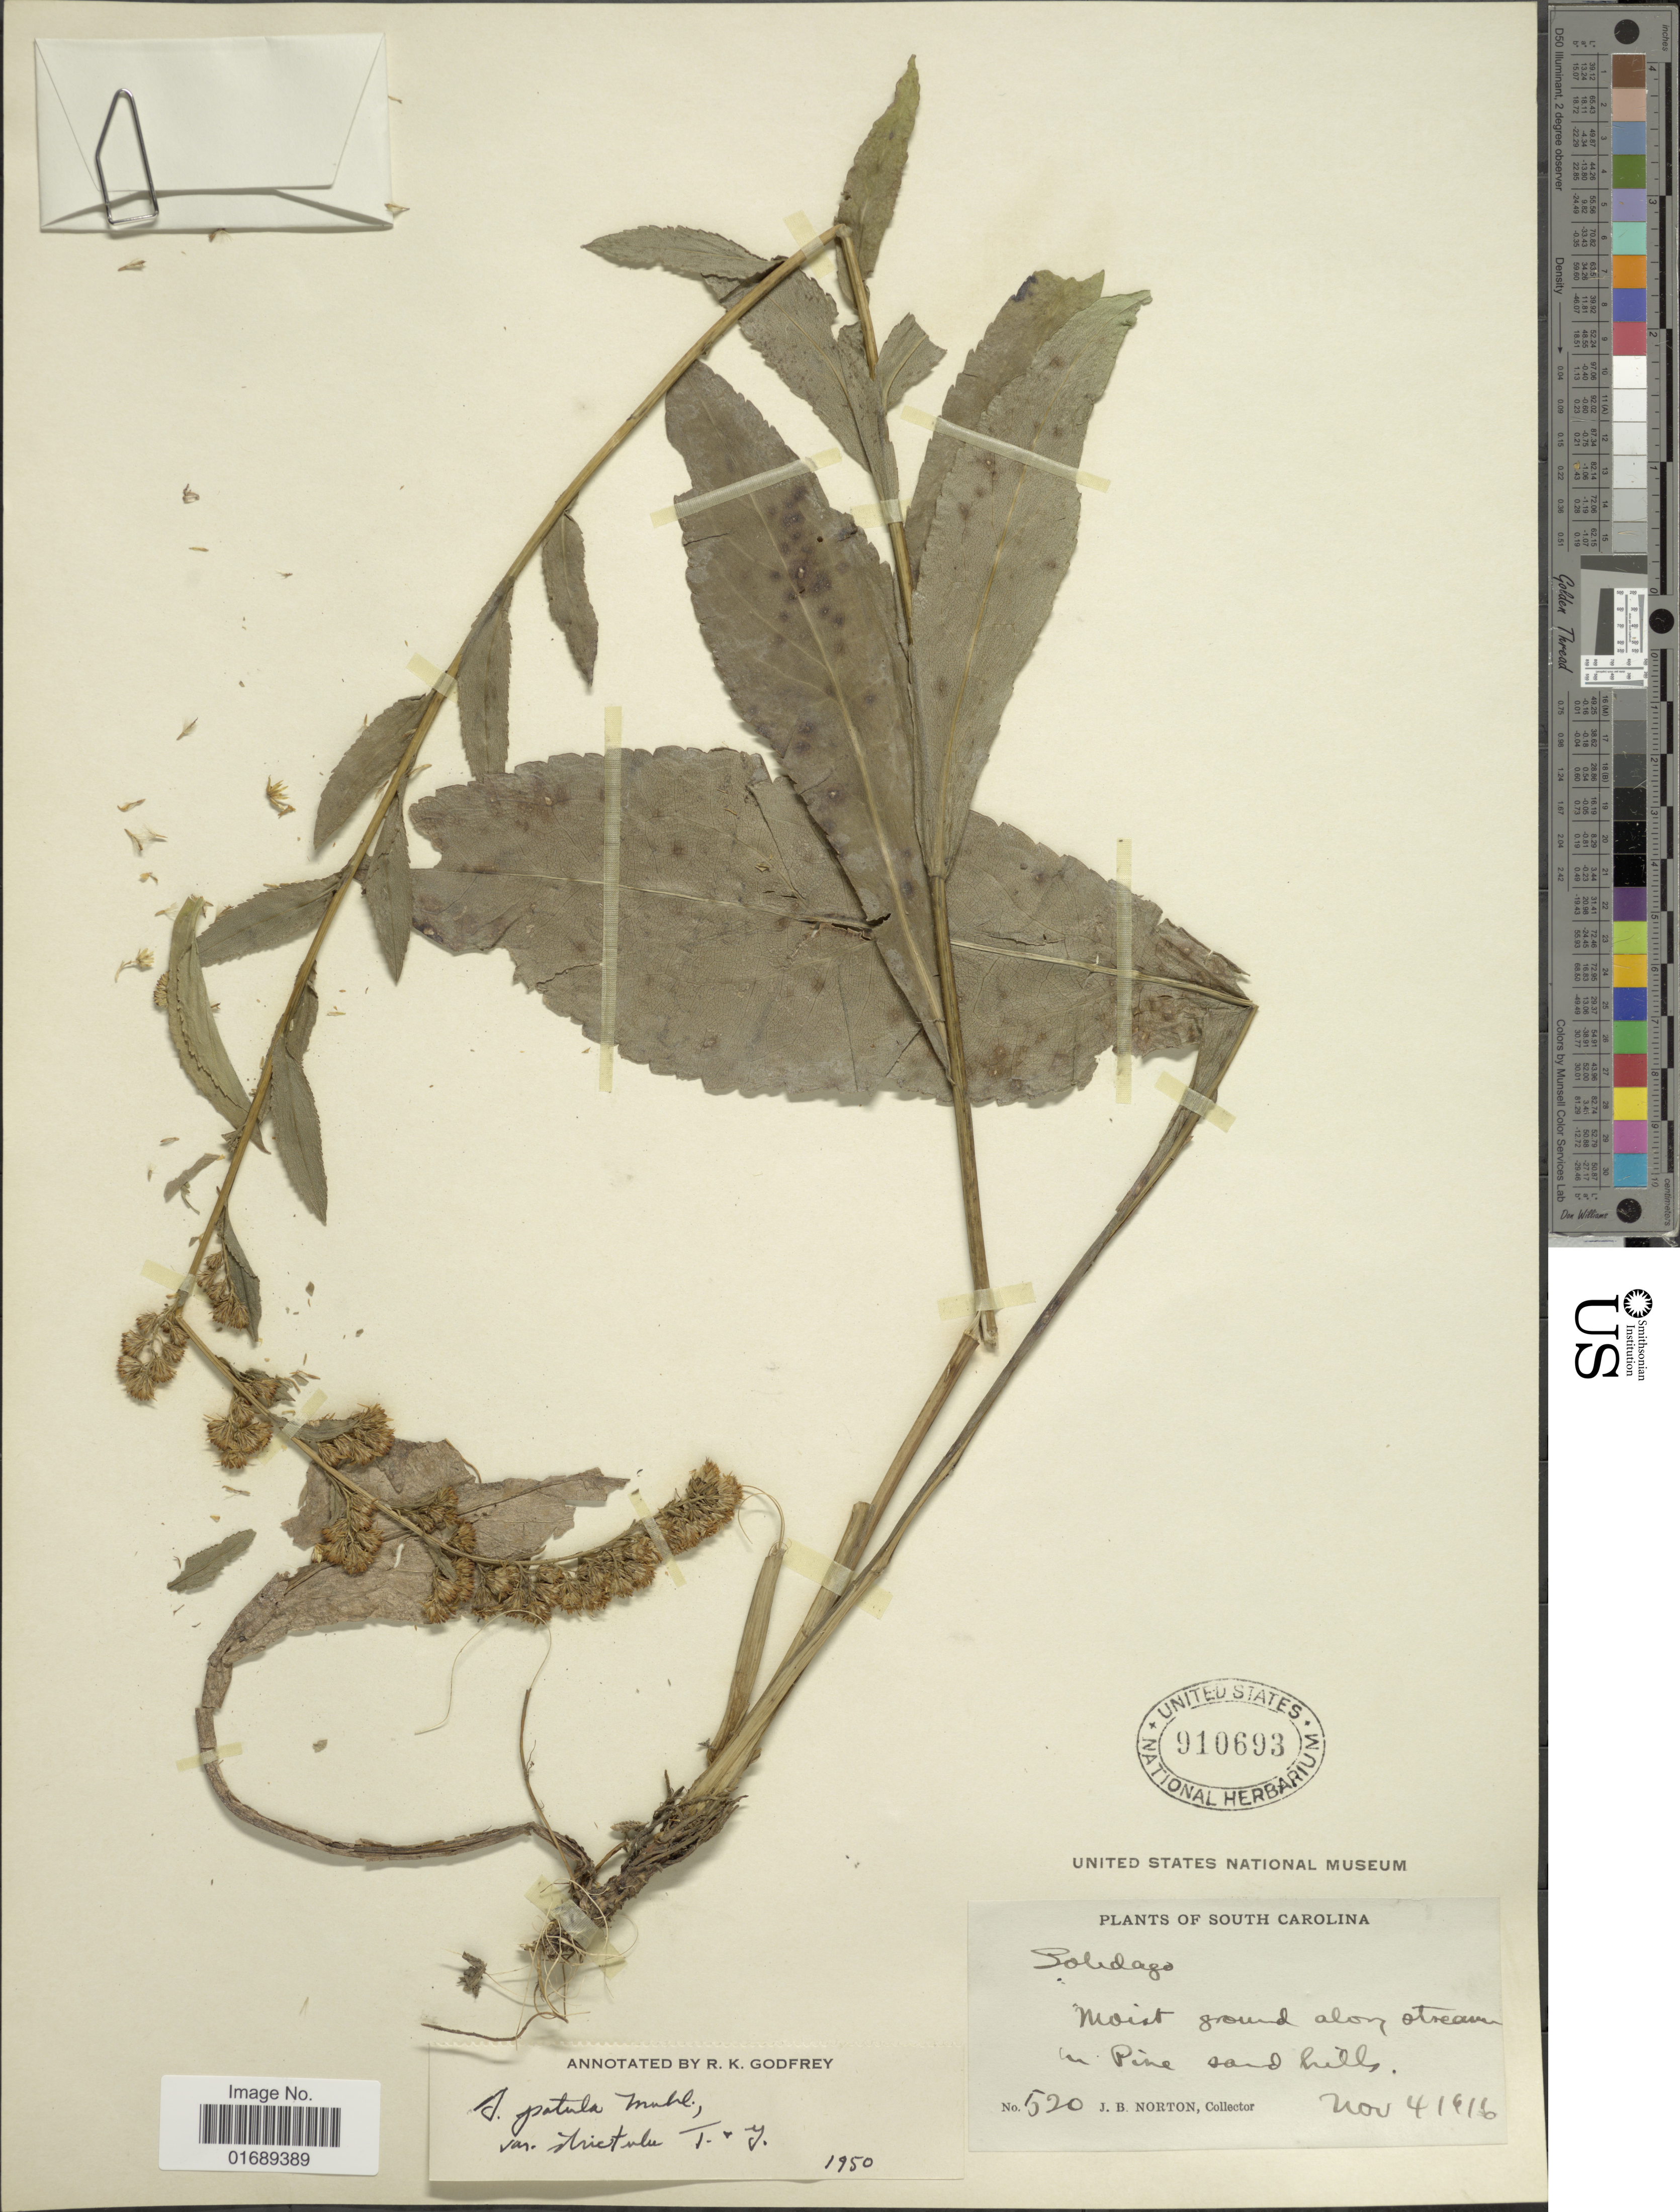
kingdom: Plantae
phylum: Tracheophyta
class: Magnoliopsida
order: Asterales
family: Asteraceae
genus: Solidago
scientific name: Solidago patula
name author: Muhl. ex Willd.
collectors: J. B. Norton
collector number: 520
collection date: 1916-11-04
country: United States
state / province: South Carolina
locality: Moist ground along stream in Pine sand hills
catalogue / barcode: US 910693